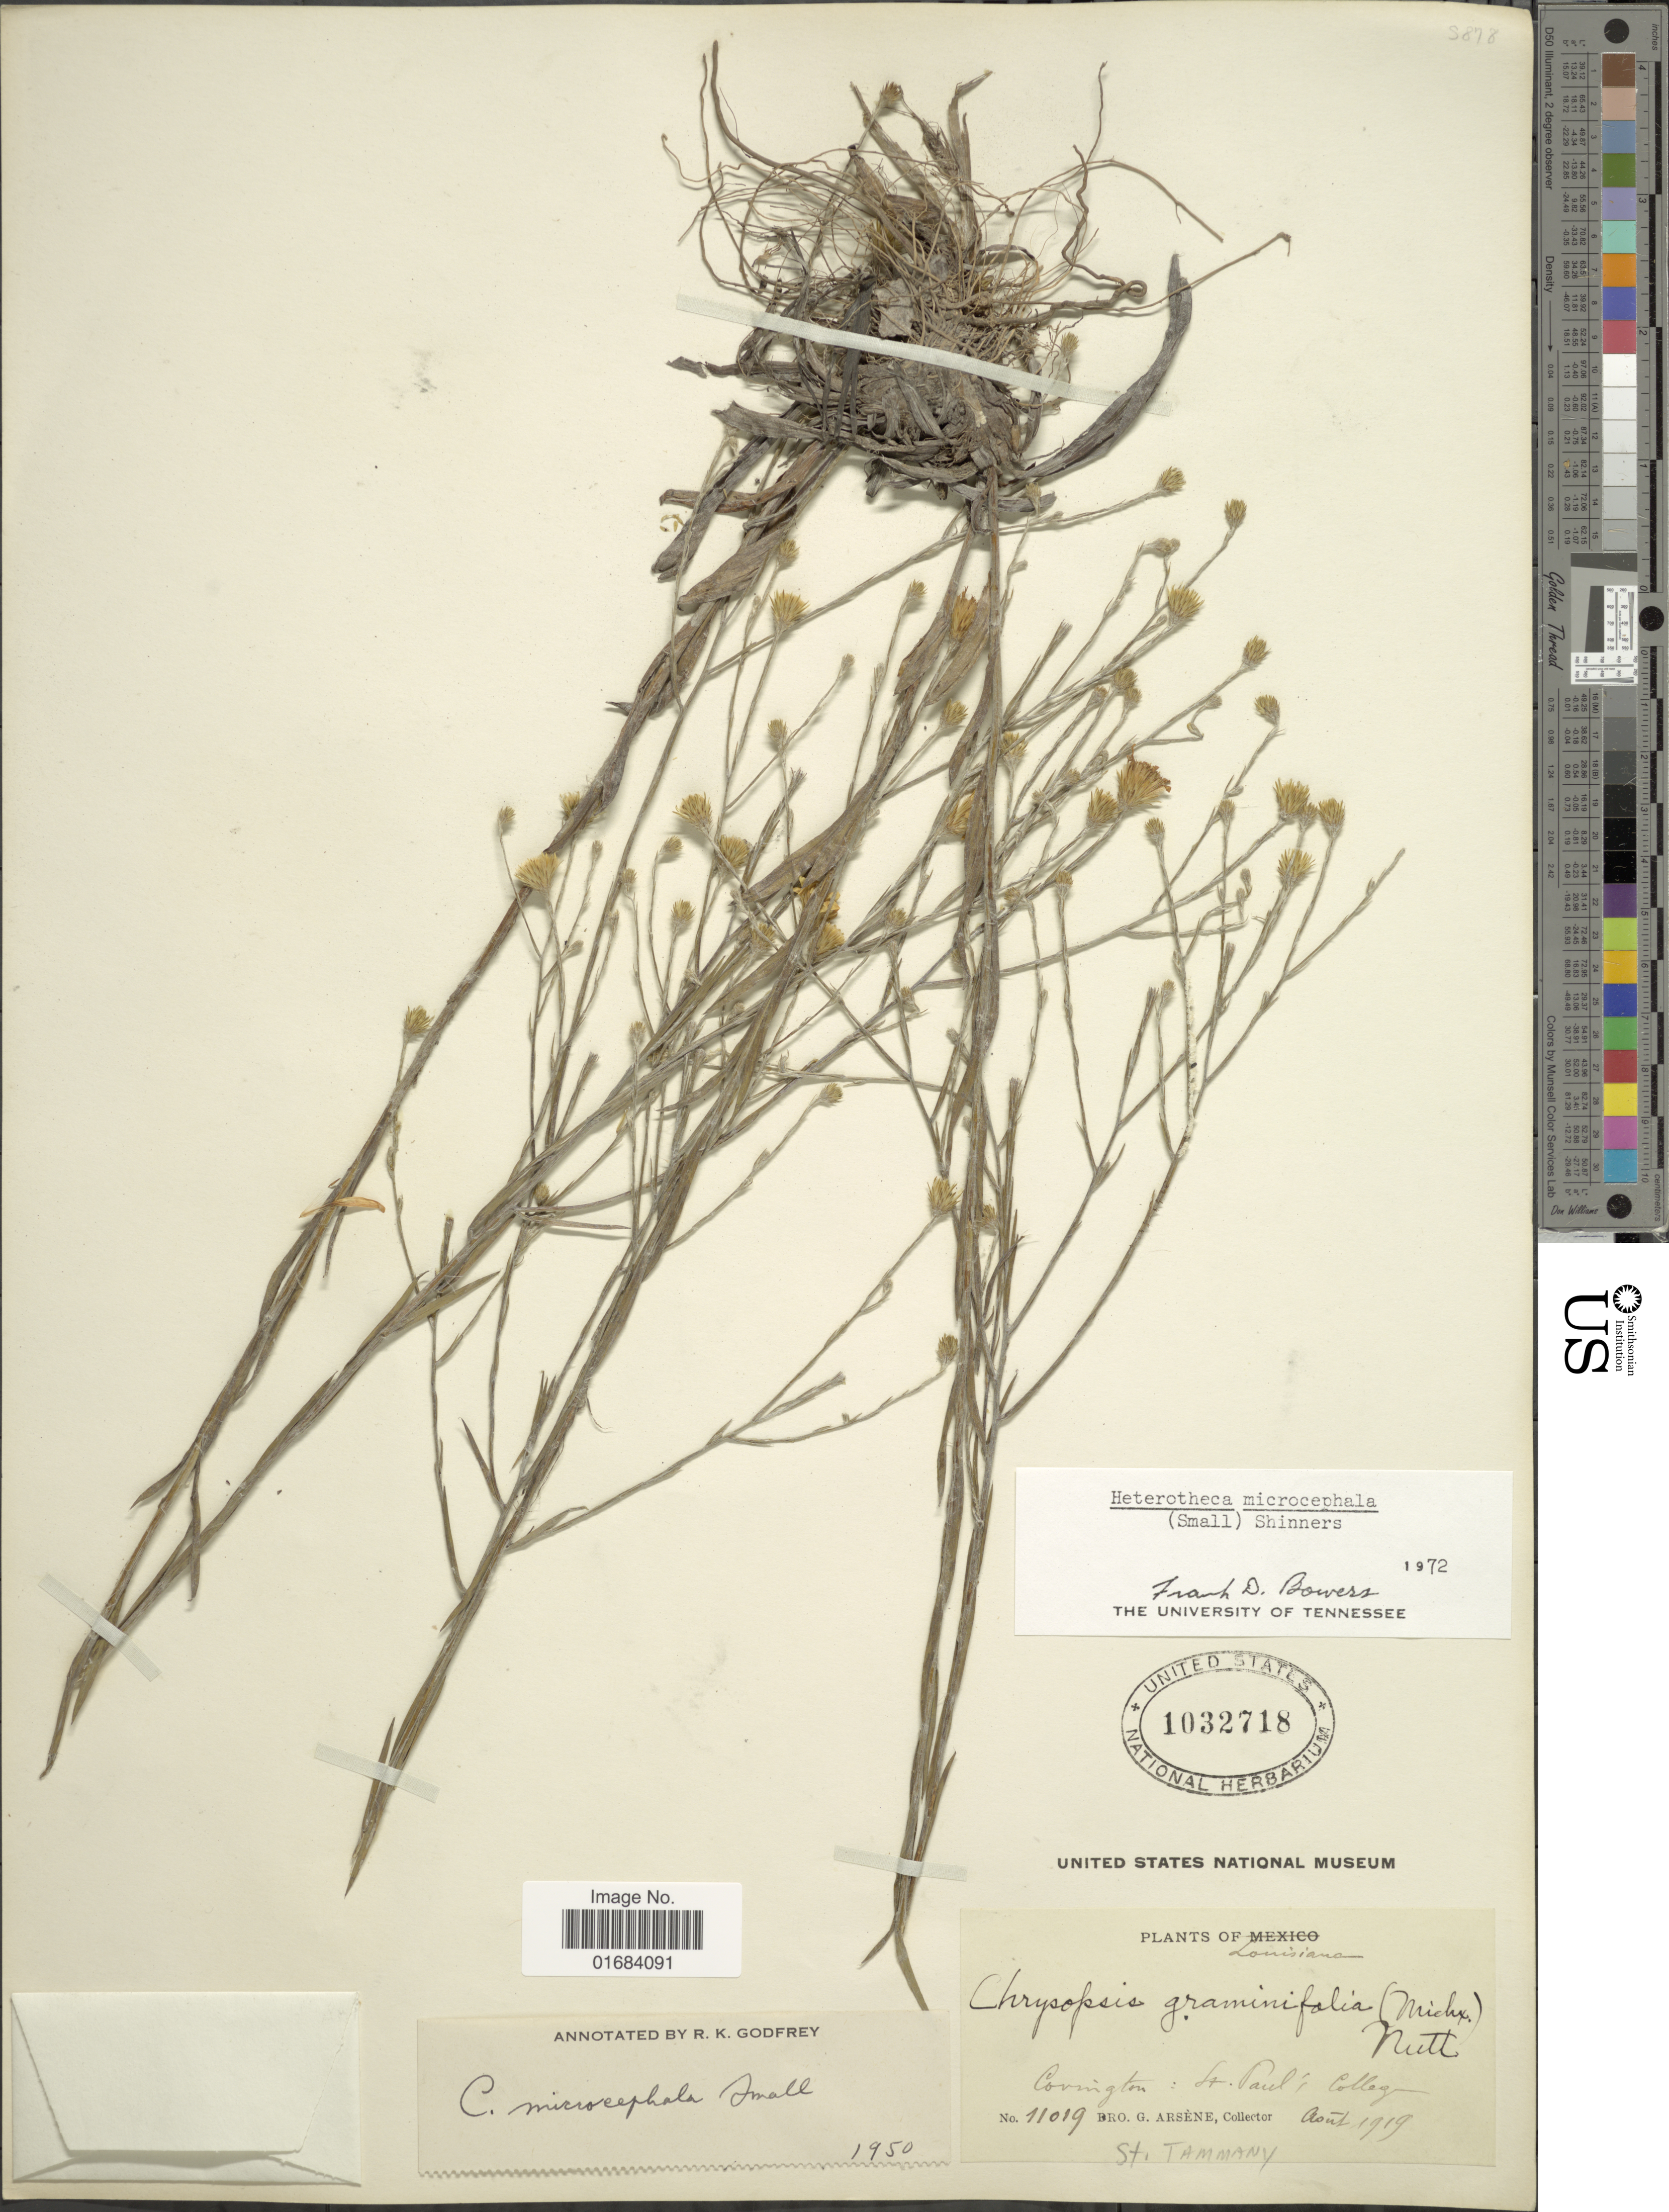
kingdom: Plantae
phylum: Tracheophyta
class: Magnoliopsida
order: Asterales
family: Asteraceae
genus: Pityopsis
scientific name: Pityopsis microcephala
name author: Small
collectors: Bro. G. Arsène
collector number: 11019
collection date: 1919-08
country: United States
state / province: Louisiana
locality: Covington: St. Paul; College, St. Tammany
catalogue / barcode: US 1032718